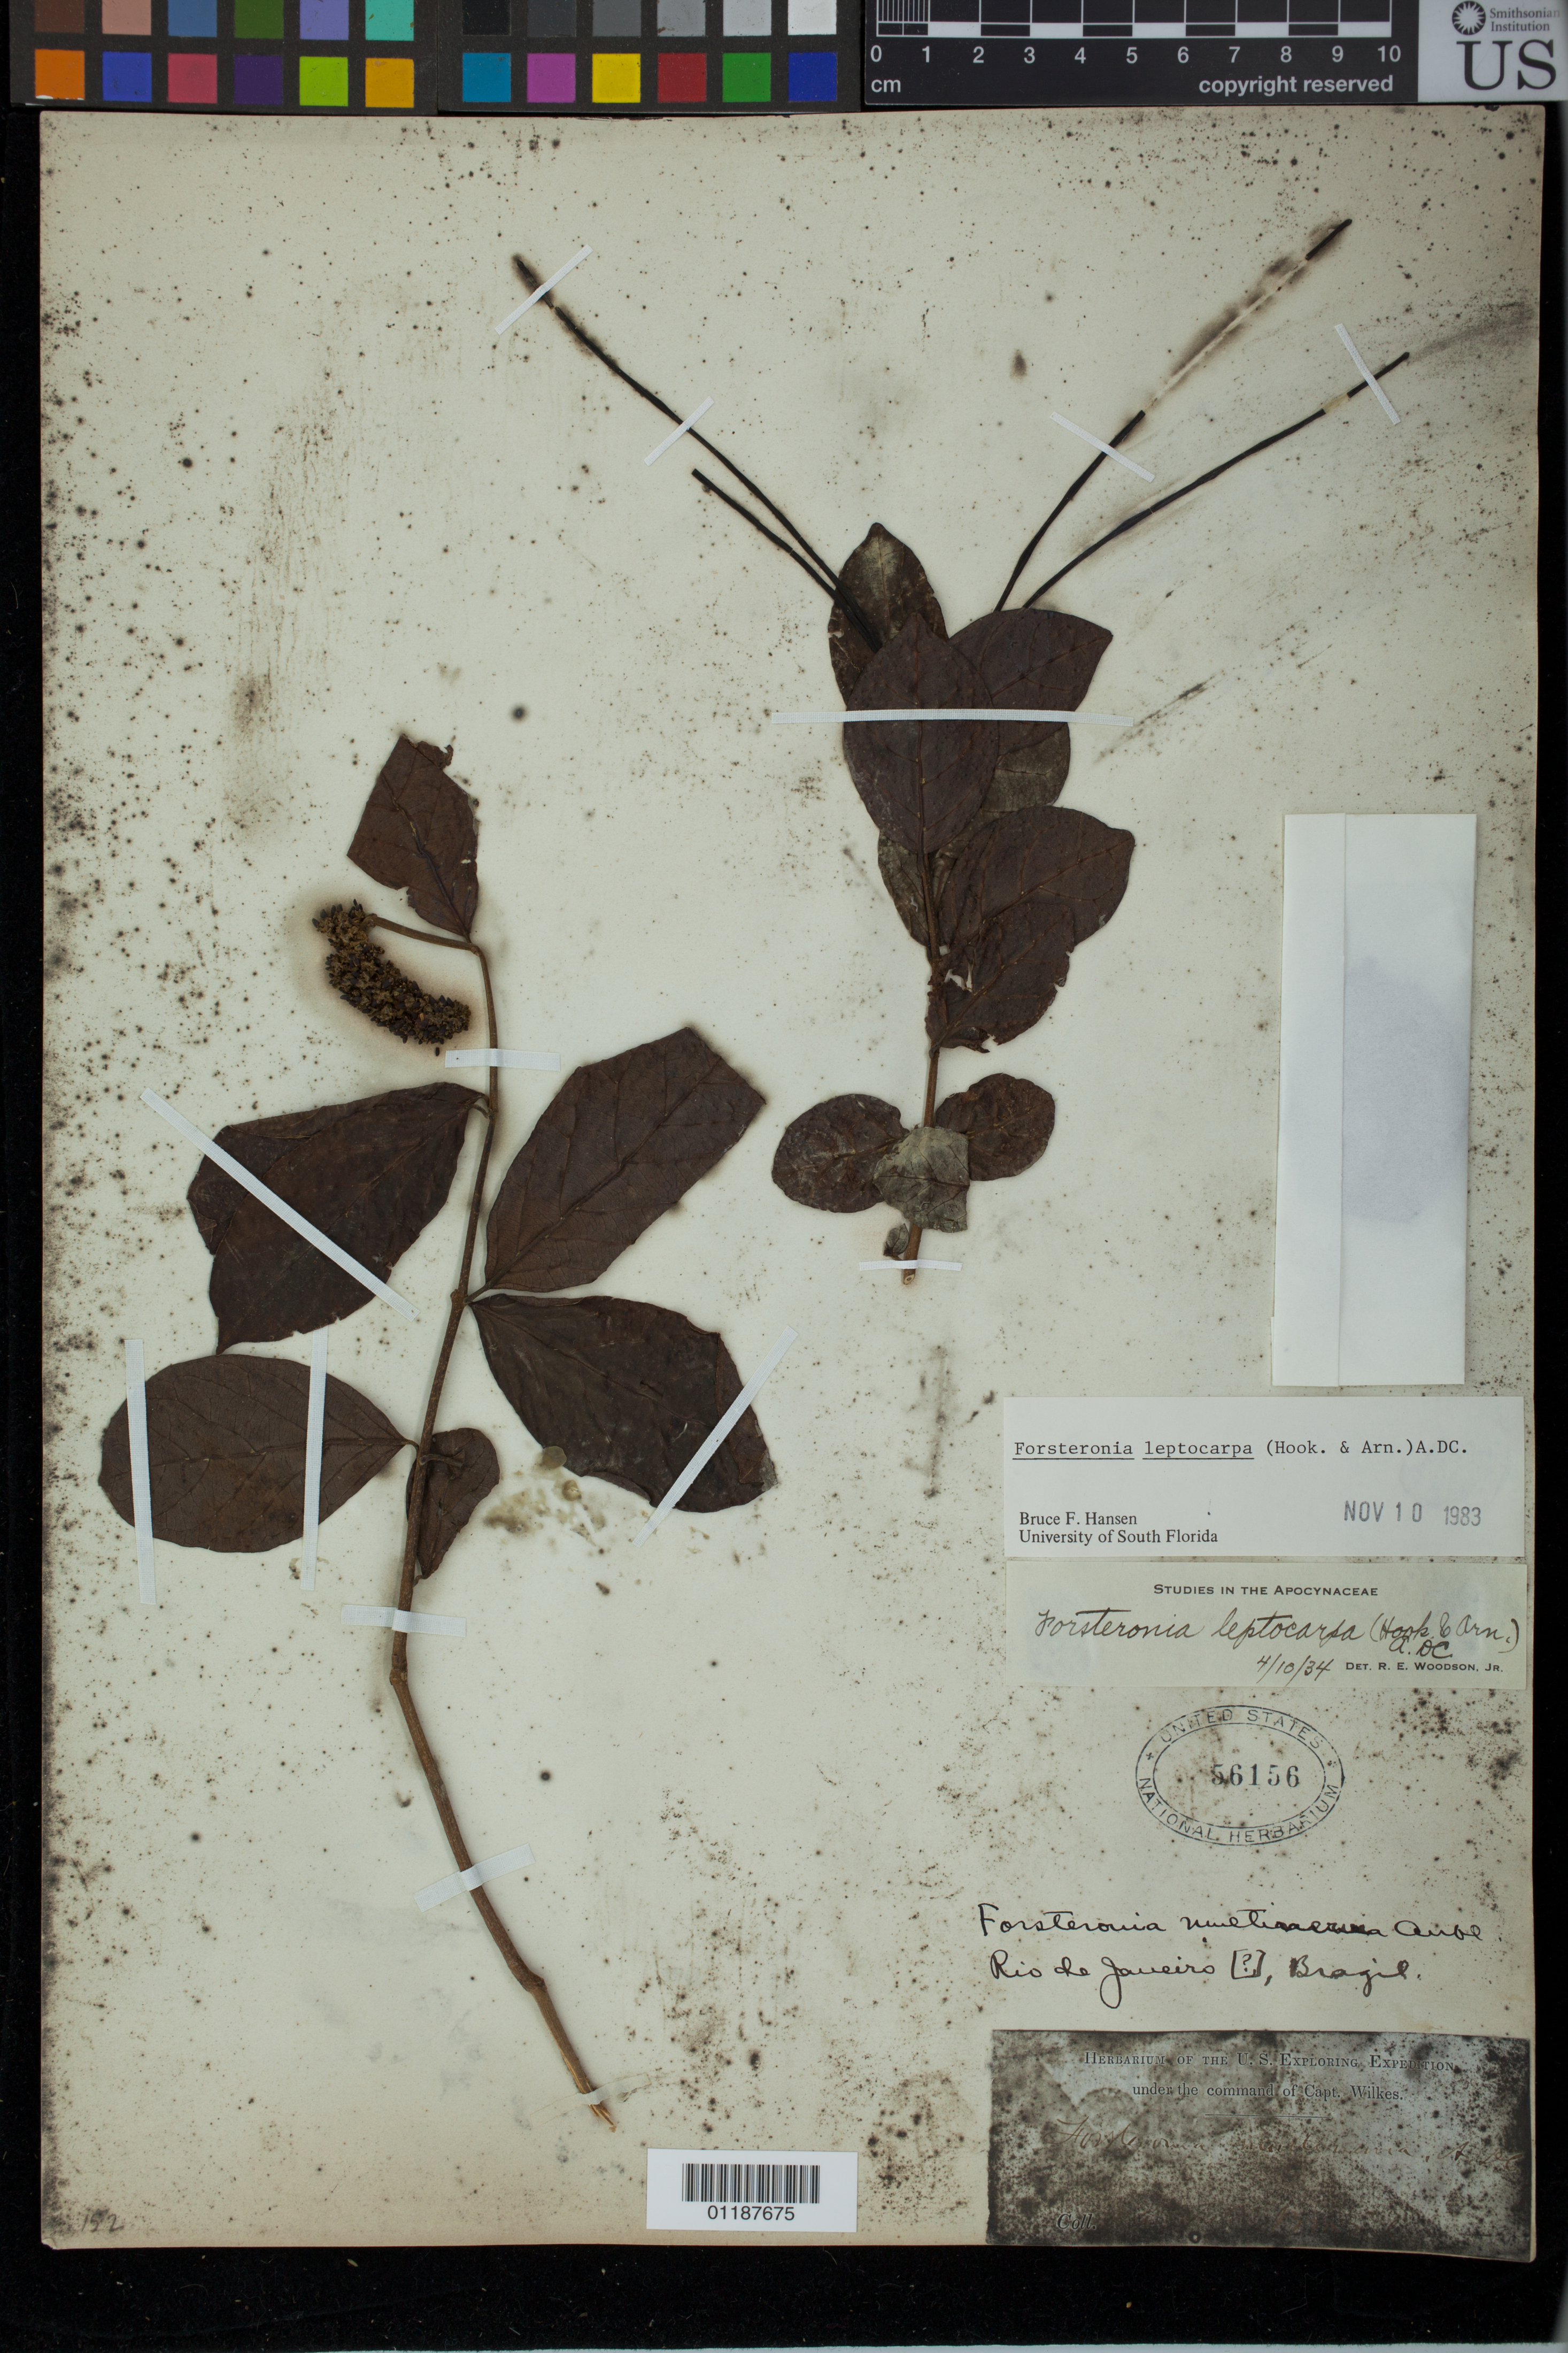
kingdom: Plantae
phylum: Tracheophyta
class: Magnoliopsida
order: Gentianales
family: Apocynaceae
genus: Forsteronia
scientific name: Forsteronia leptocarpa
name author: (Hook. & Arn.) A. DC.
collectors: Wilkes Explor. Exped.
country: Brazil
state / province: Río de Janeiro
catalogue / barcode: US 56156